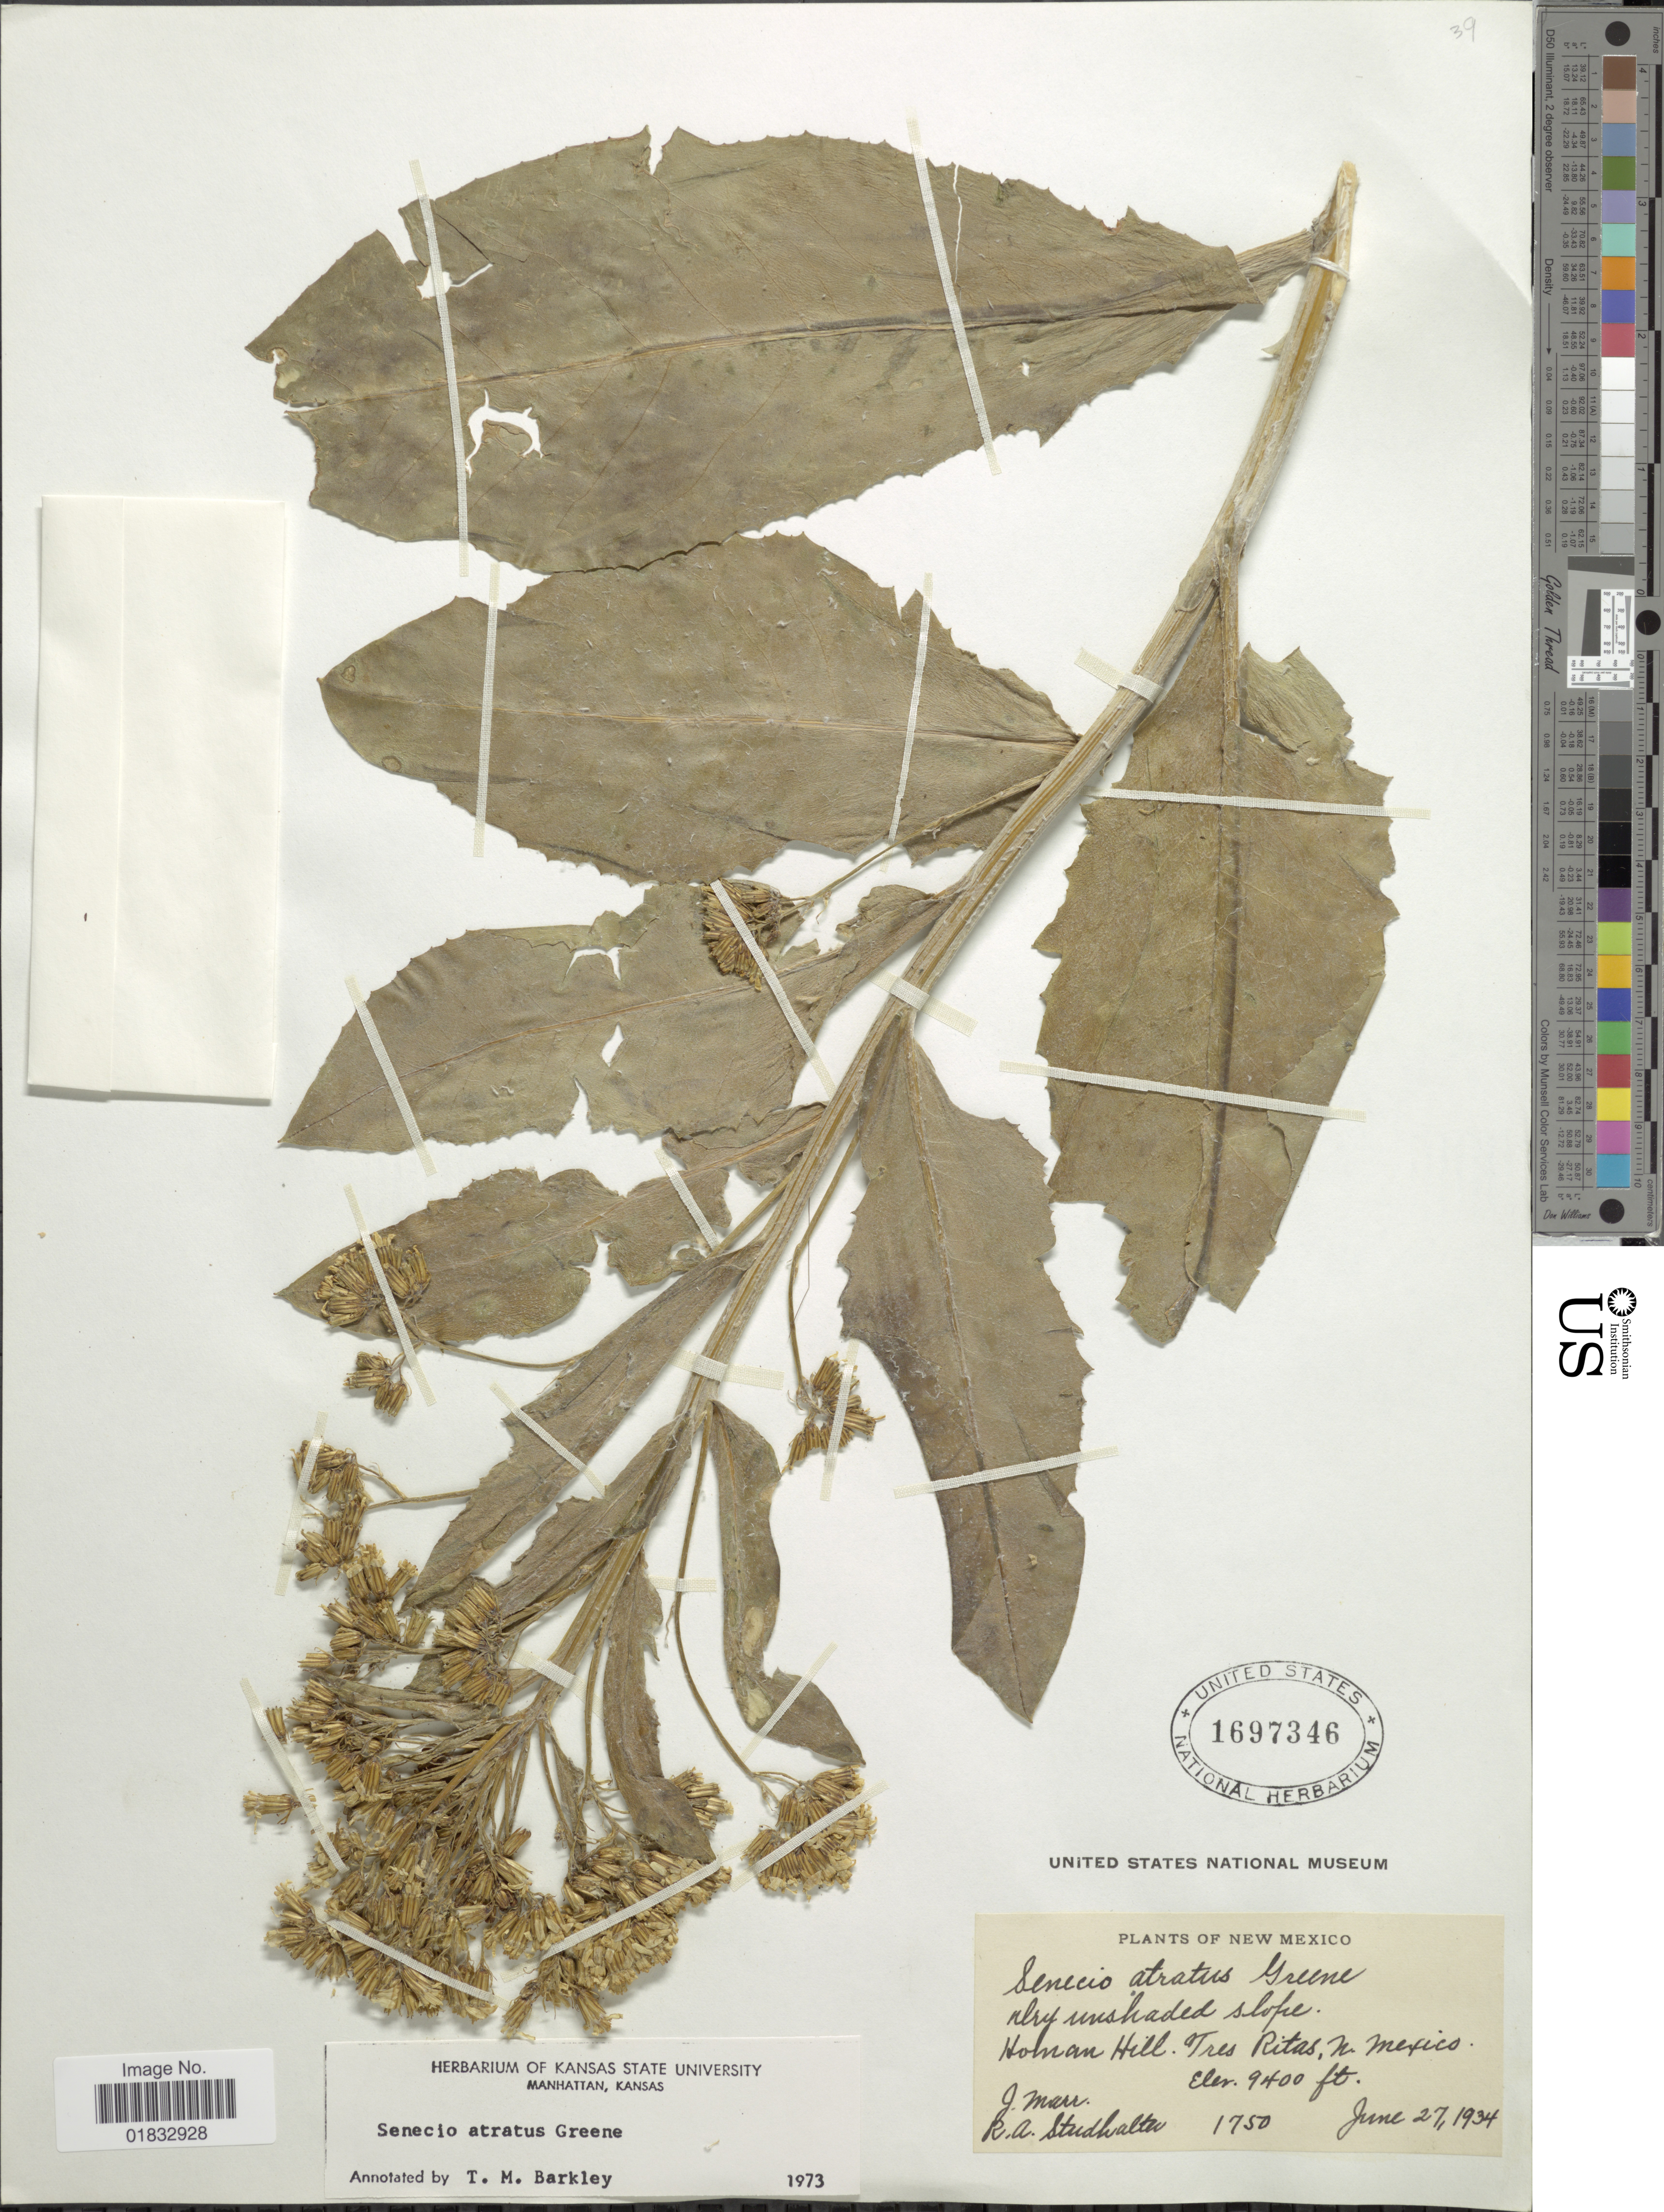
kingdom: Plantae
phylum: Tracheophyta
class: Magnoliopsida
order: Asterales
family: Asteraceae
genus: Senecio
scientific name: Senecio atratus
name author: Greene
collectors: R. Studhalter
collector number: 1750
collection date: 1934-06-27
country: United States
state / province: New Mexico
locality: Dry unshaded slope, Holman Hill, Tres Ritas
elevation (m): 2865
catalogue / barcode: US 1697346